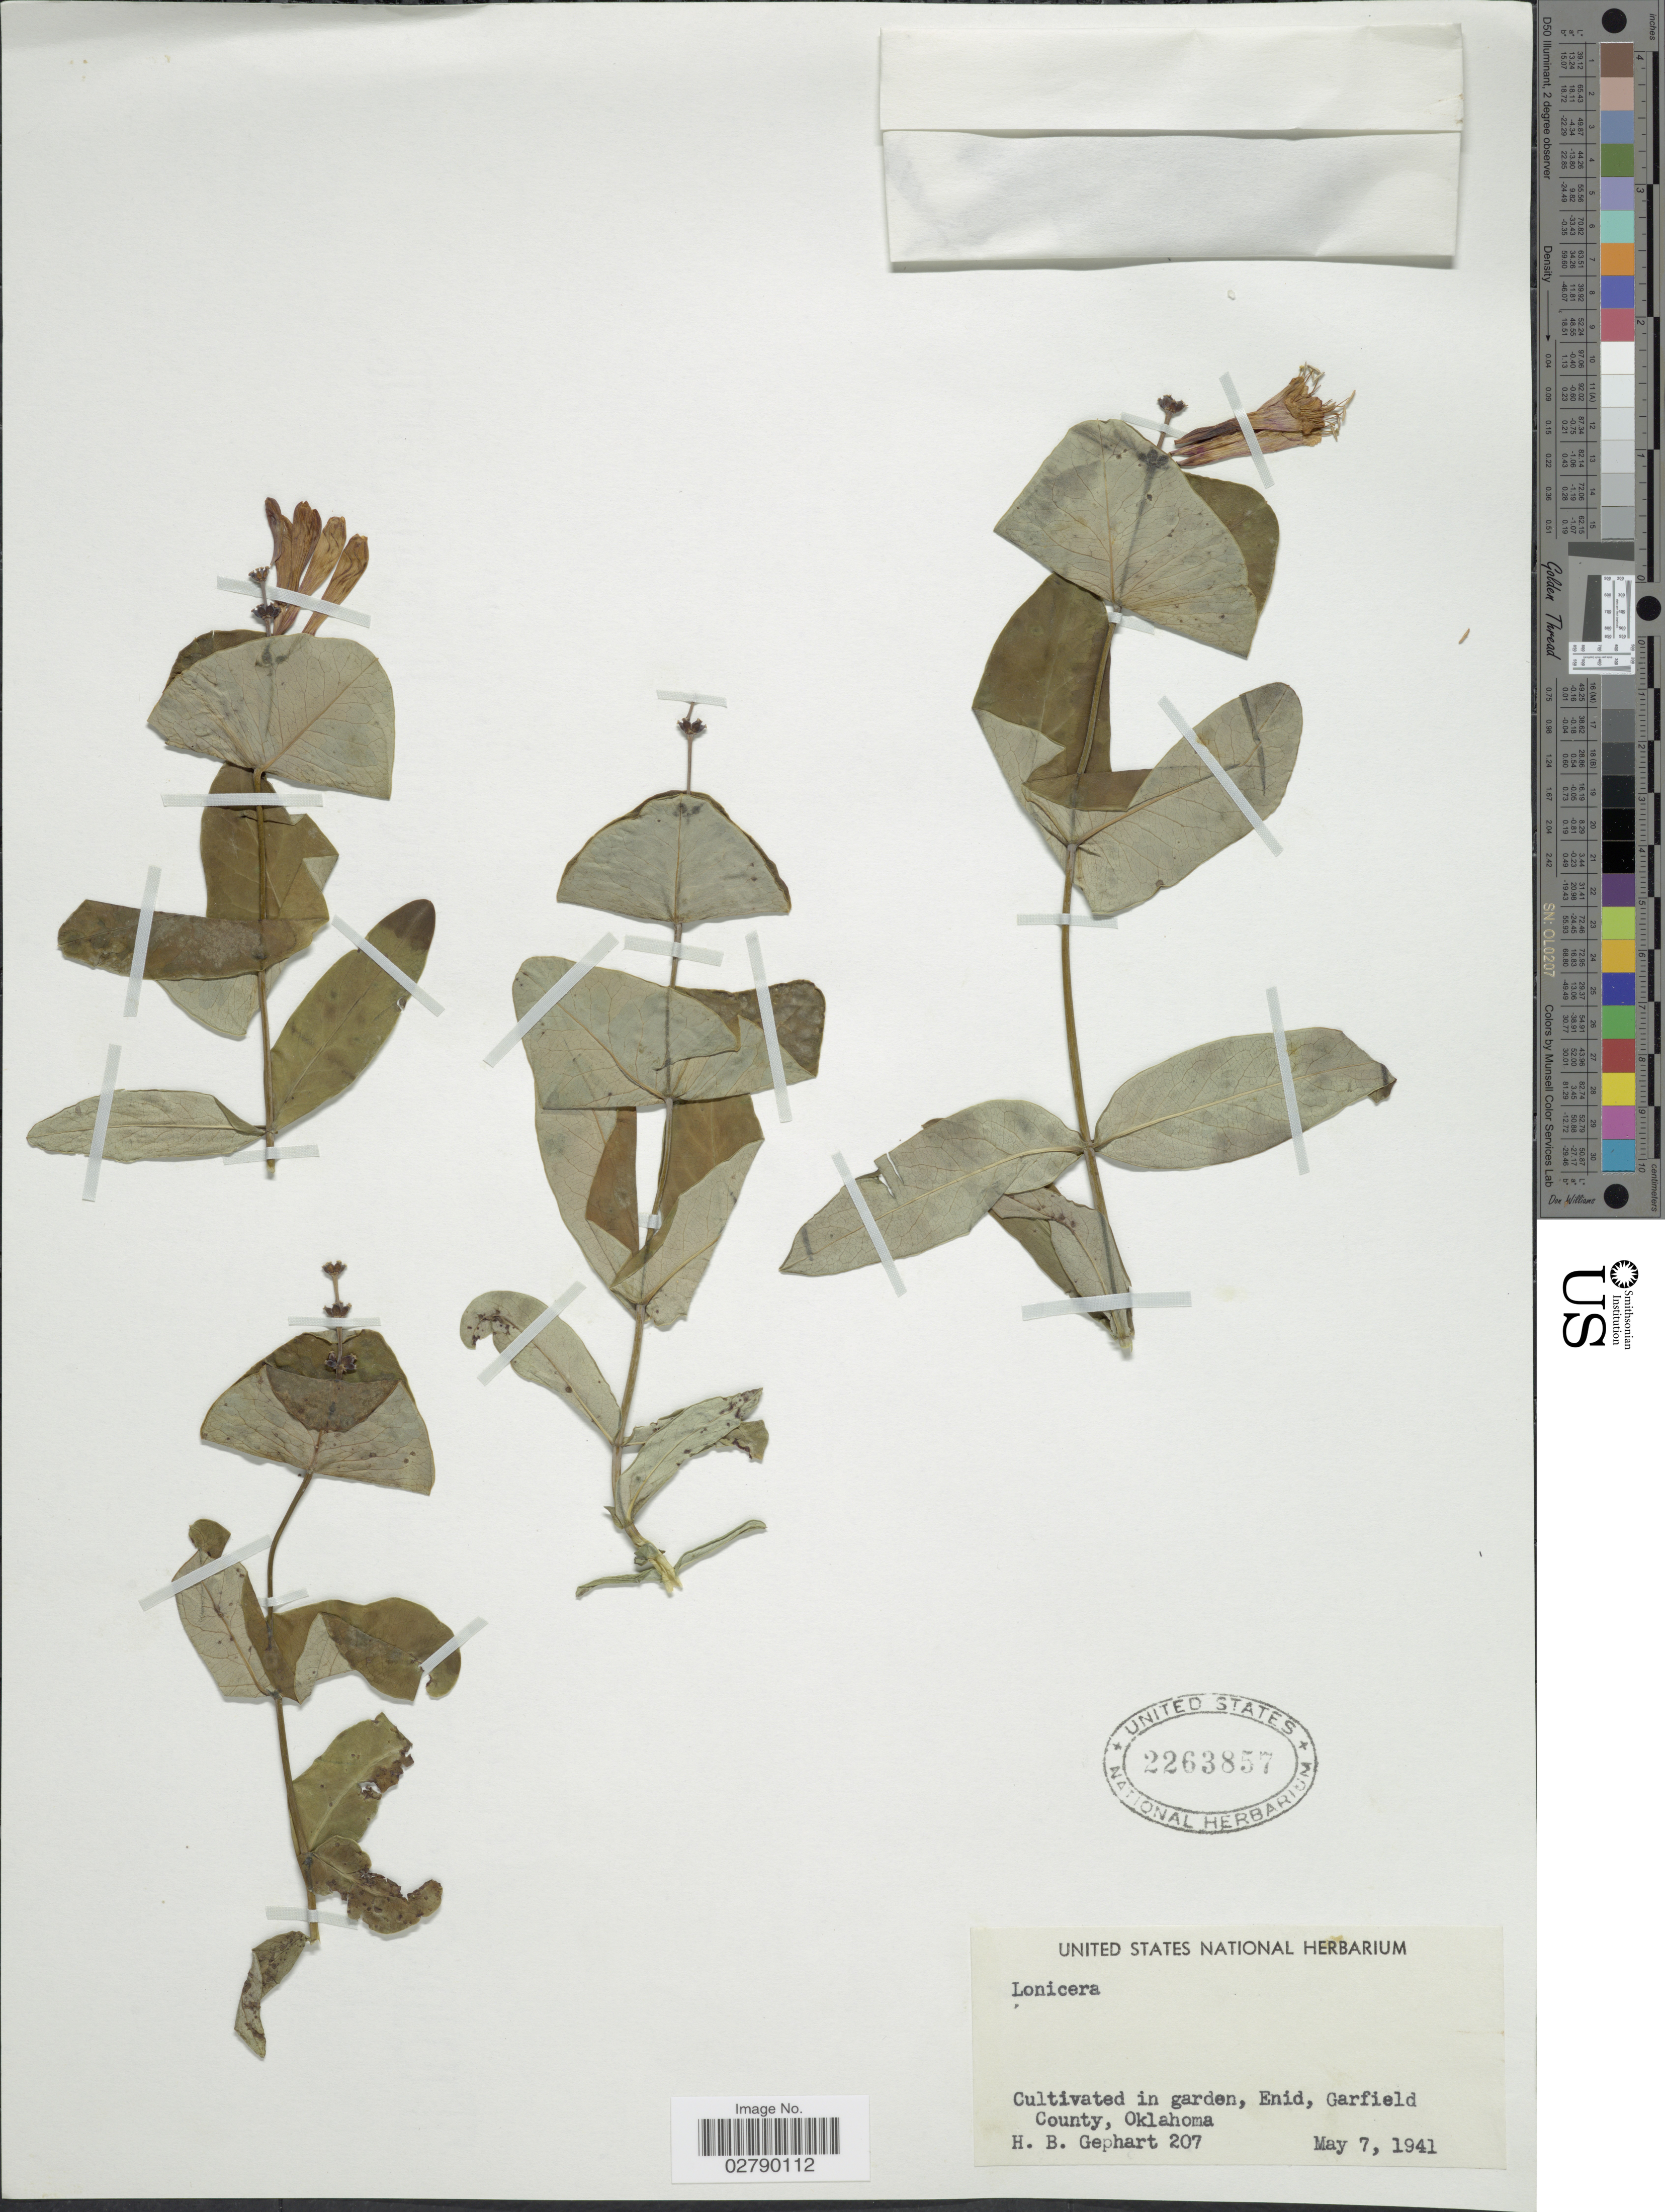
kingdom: Plantae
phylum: Tracheophyta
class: Magnoliopsida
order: Dipsacales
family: Caprifoliaceae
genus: Lonicera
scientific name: Lonicera sp.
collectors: H. Gephart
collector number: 207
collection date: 1941-05-07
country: United States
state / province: Oklahoma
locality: Cultivated in garden, Enid, Garfield County.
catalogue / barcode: US 2263857